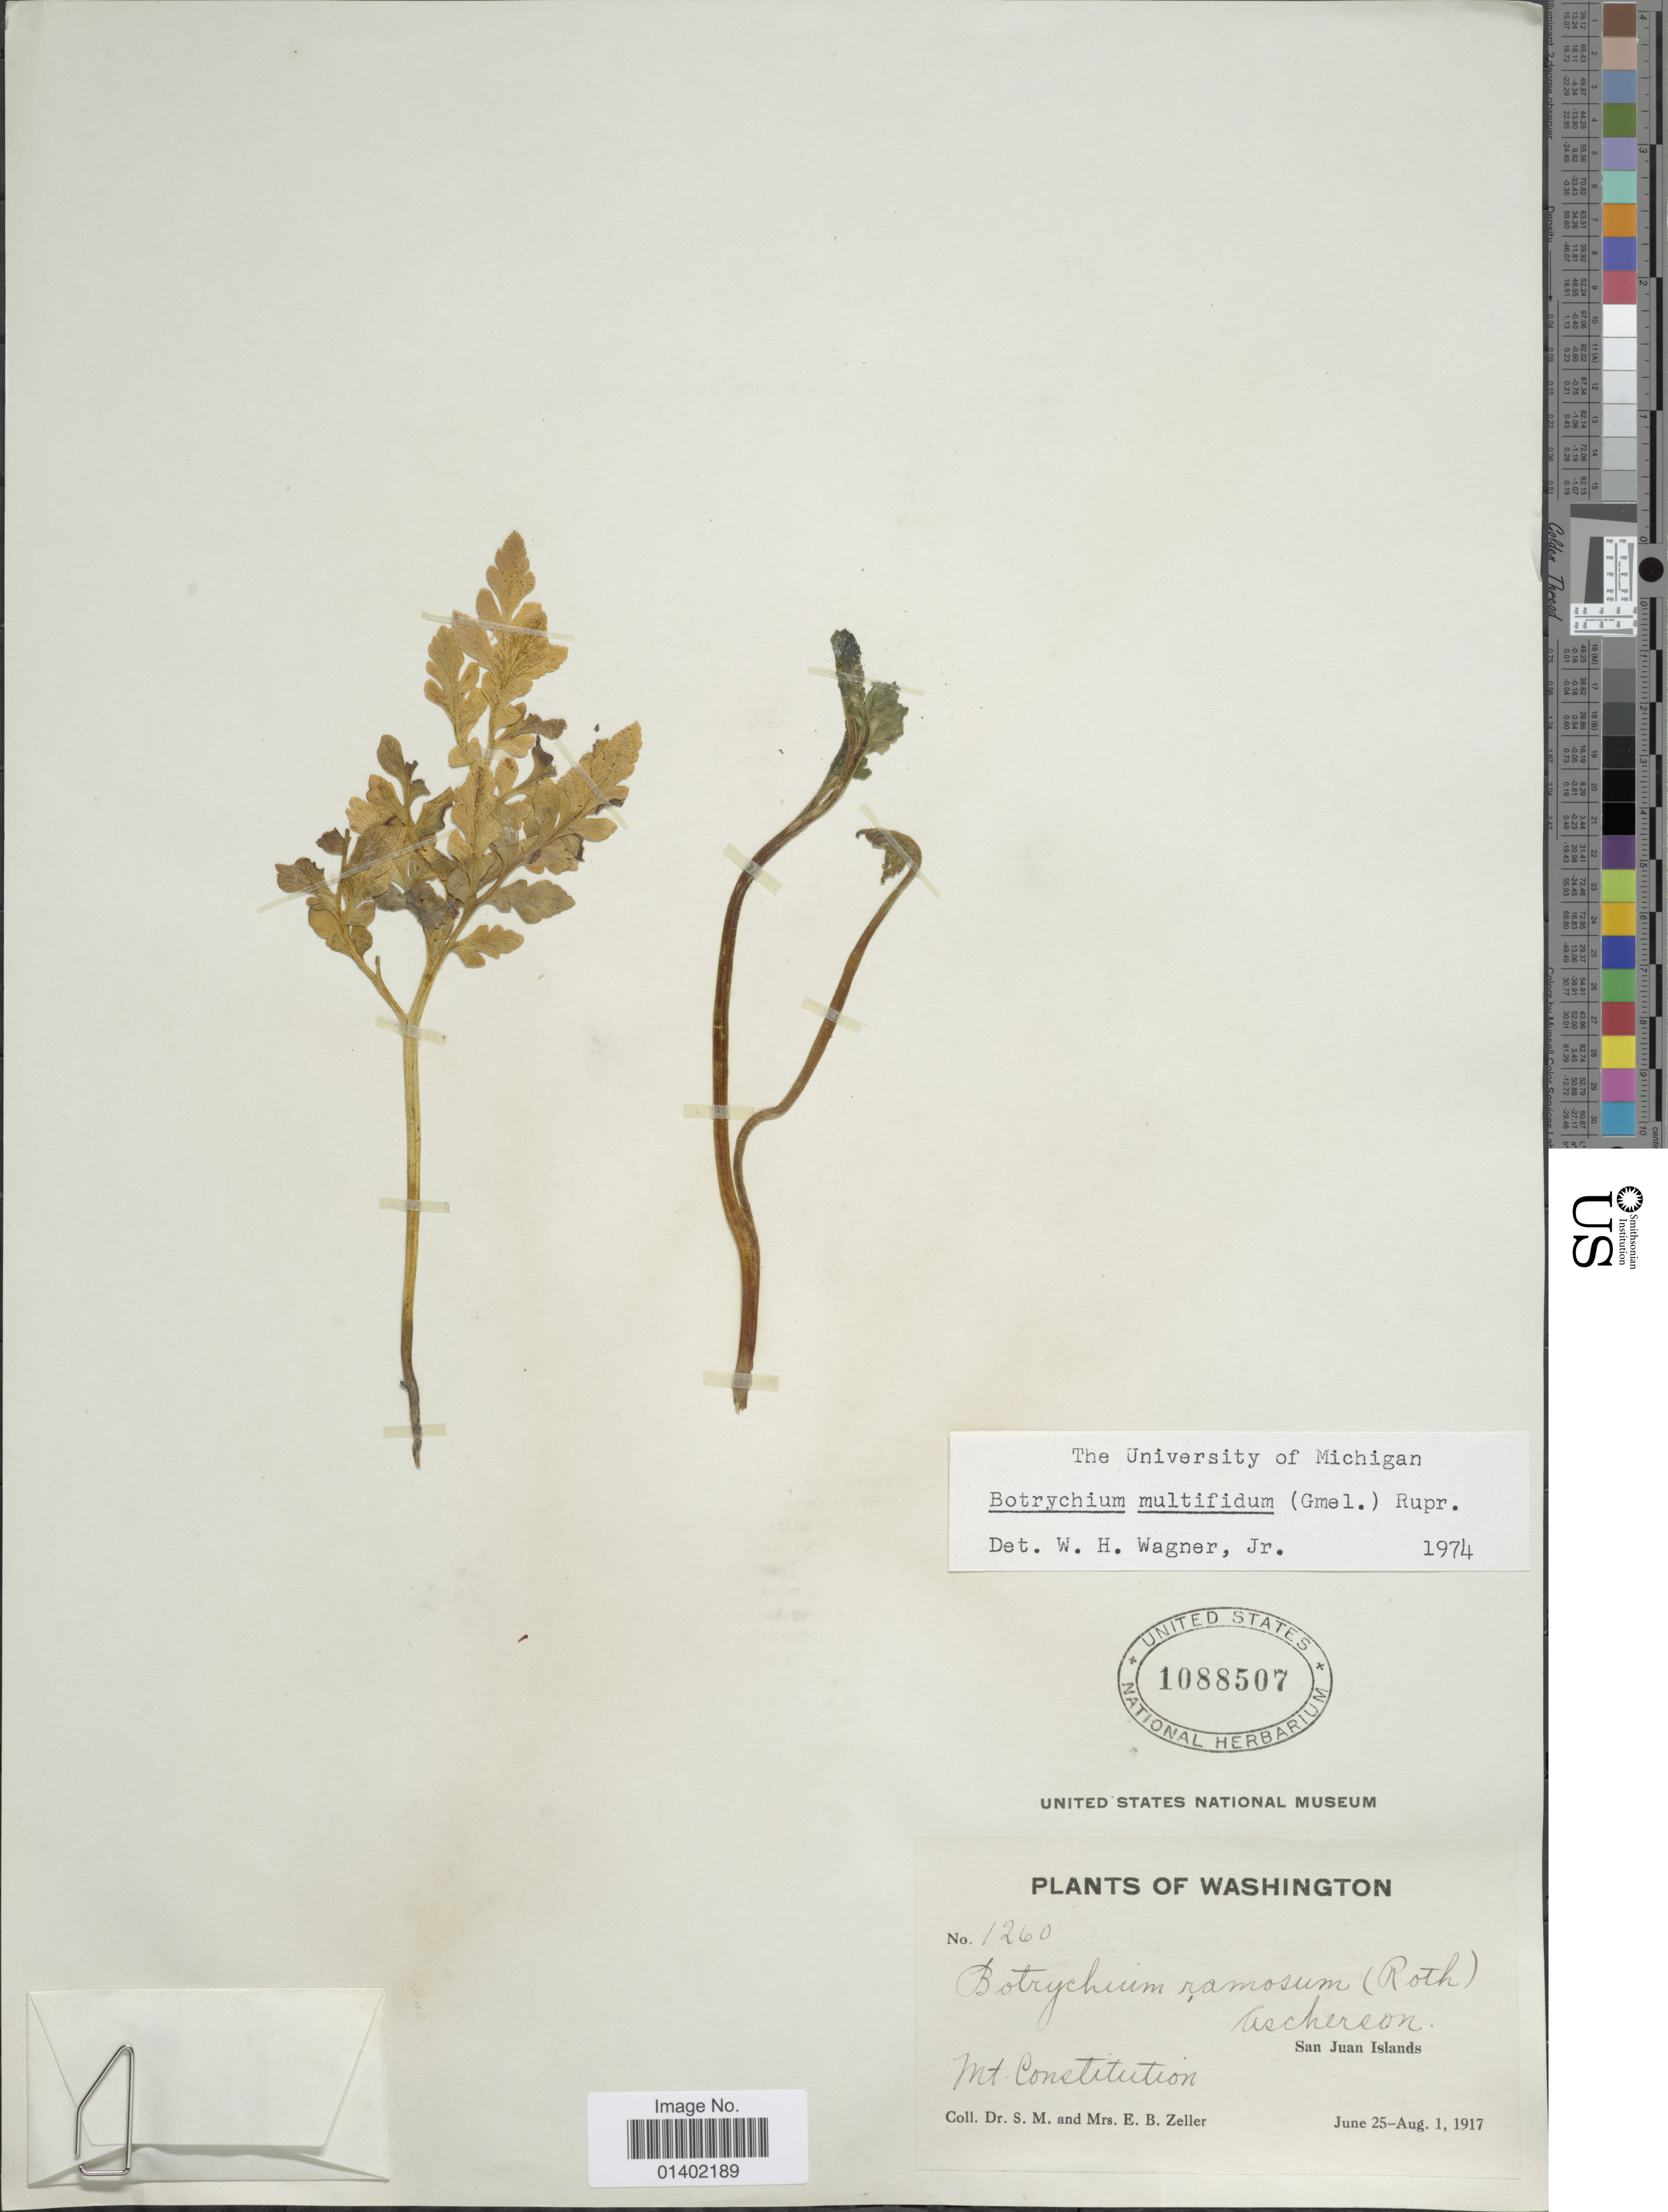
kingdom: Plantae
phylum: Tracheophyta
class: Polypodiopsida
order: Ophioglossales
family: Ophioglossaceae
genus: Botrychium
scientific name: Botrychium multifidum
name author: (J.F. Gmel.) Rupr.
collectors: S. Zeller & E. Zeller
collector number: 1260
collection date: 1917-06-25/1917-08-01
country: United States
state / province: Washington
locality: Plants of Washington, San Juan Islands, Mt. Constitution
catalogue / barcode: US 1088507